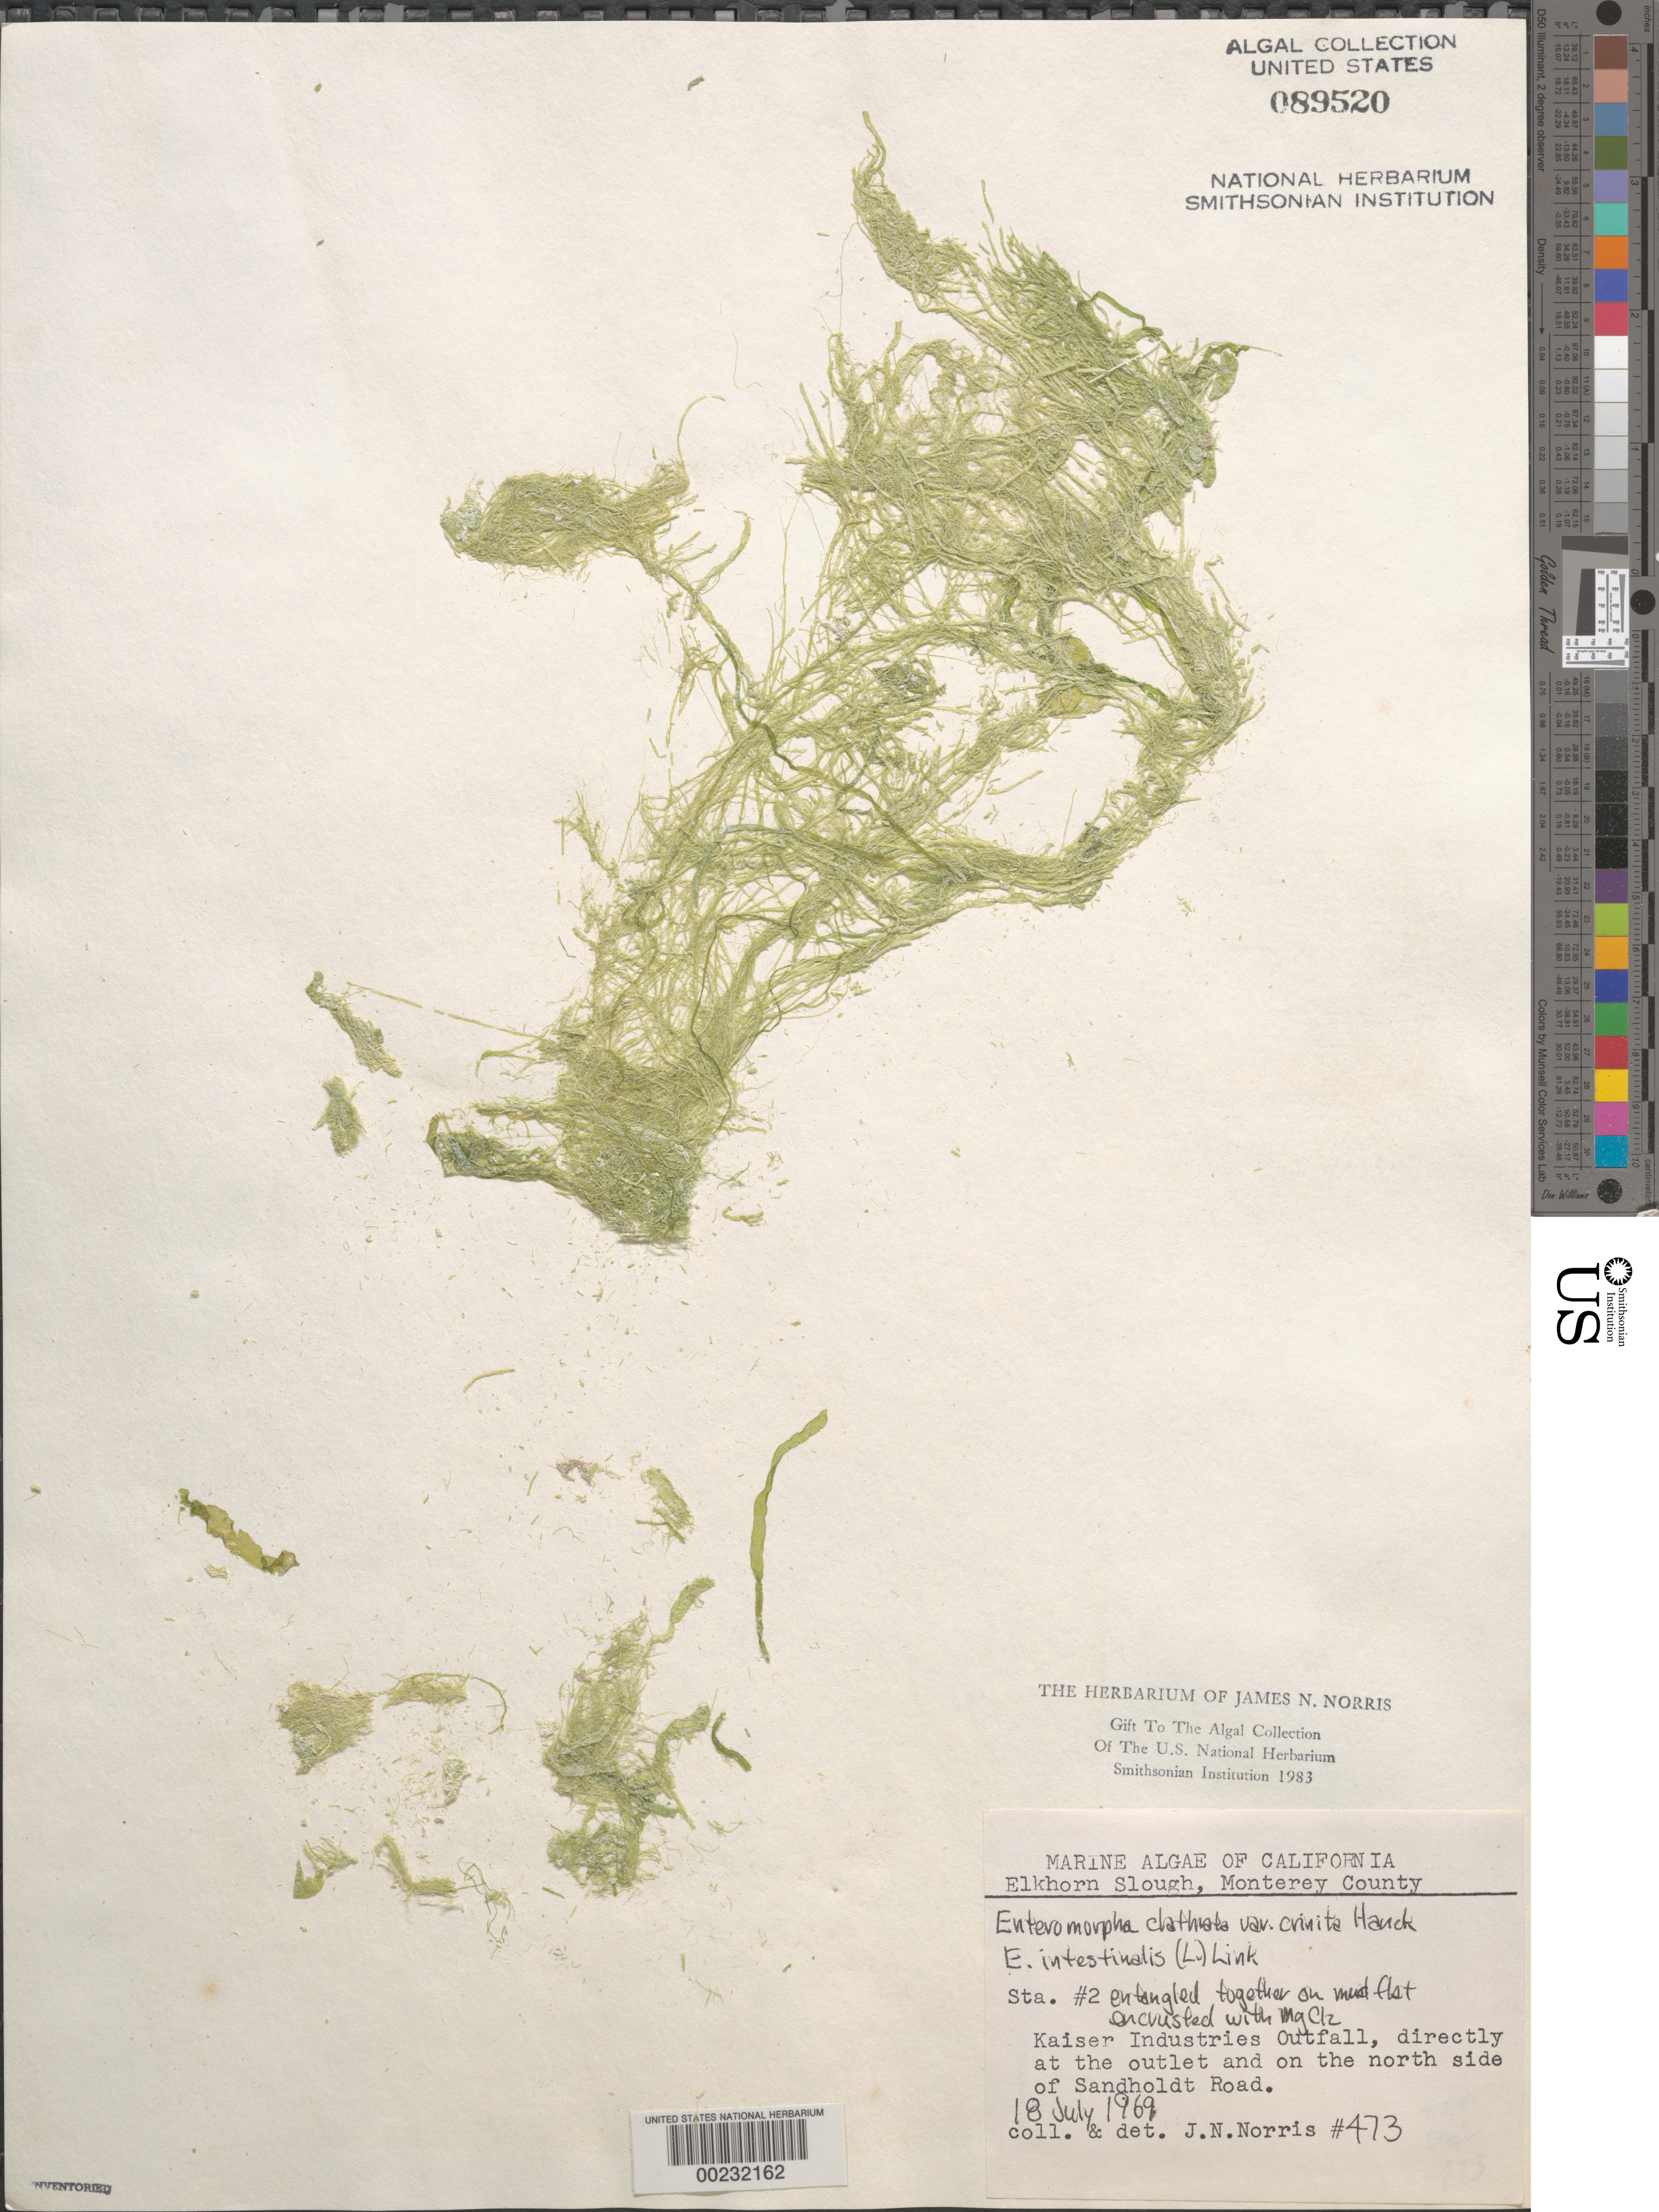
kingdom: Plantae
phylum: Chlorophyta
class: Ulvophyceae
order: Cladophorales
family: Cladophoraceae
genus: Cladophora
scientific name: Cladophora vagabunda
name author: (L.) C. Hoek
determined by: Algae name updating Project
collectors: J. N. Norris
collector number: JN-473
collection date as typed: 18 Jul 1969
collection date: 1969-07-18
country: United States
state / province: California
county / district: Monterey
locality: Elkhorn Slough, Kaiser Industries outfall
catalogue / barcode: US 89520